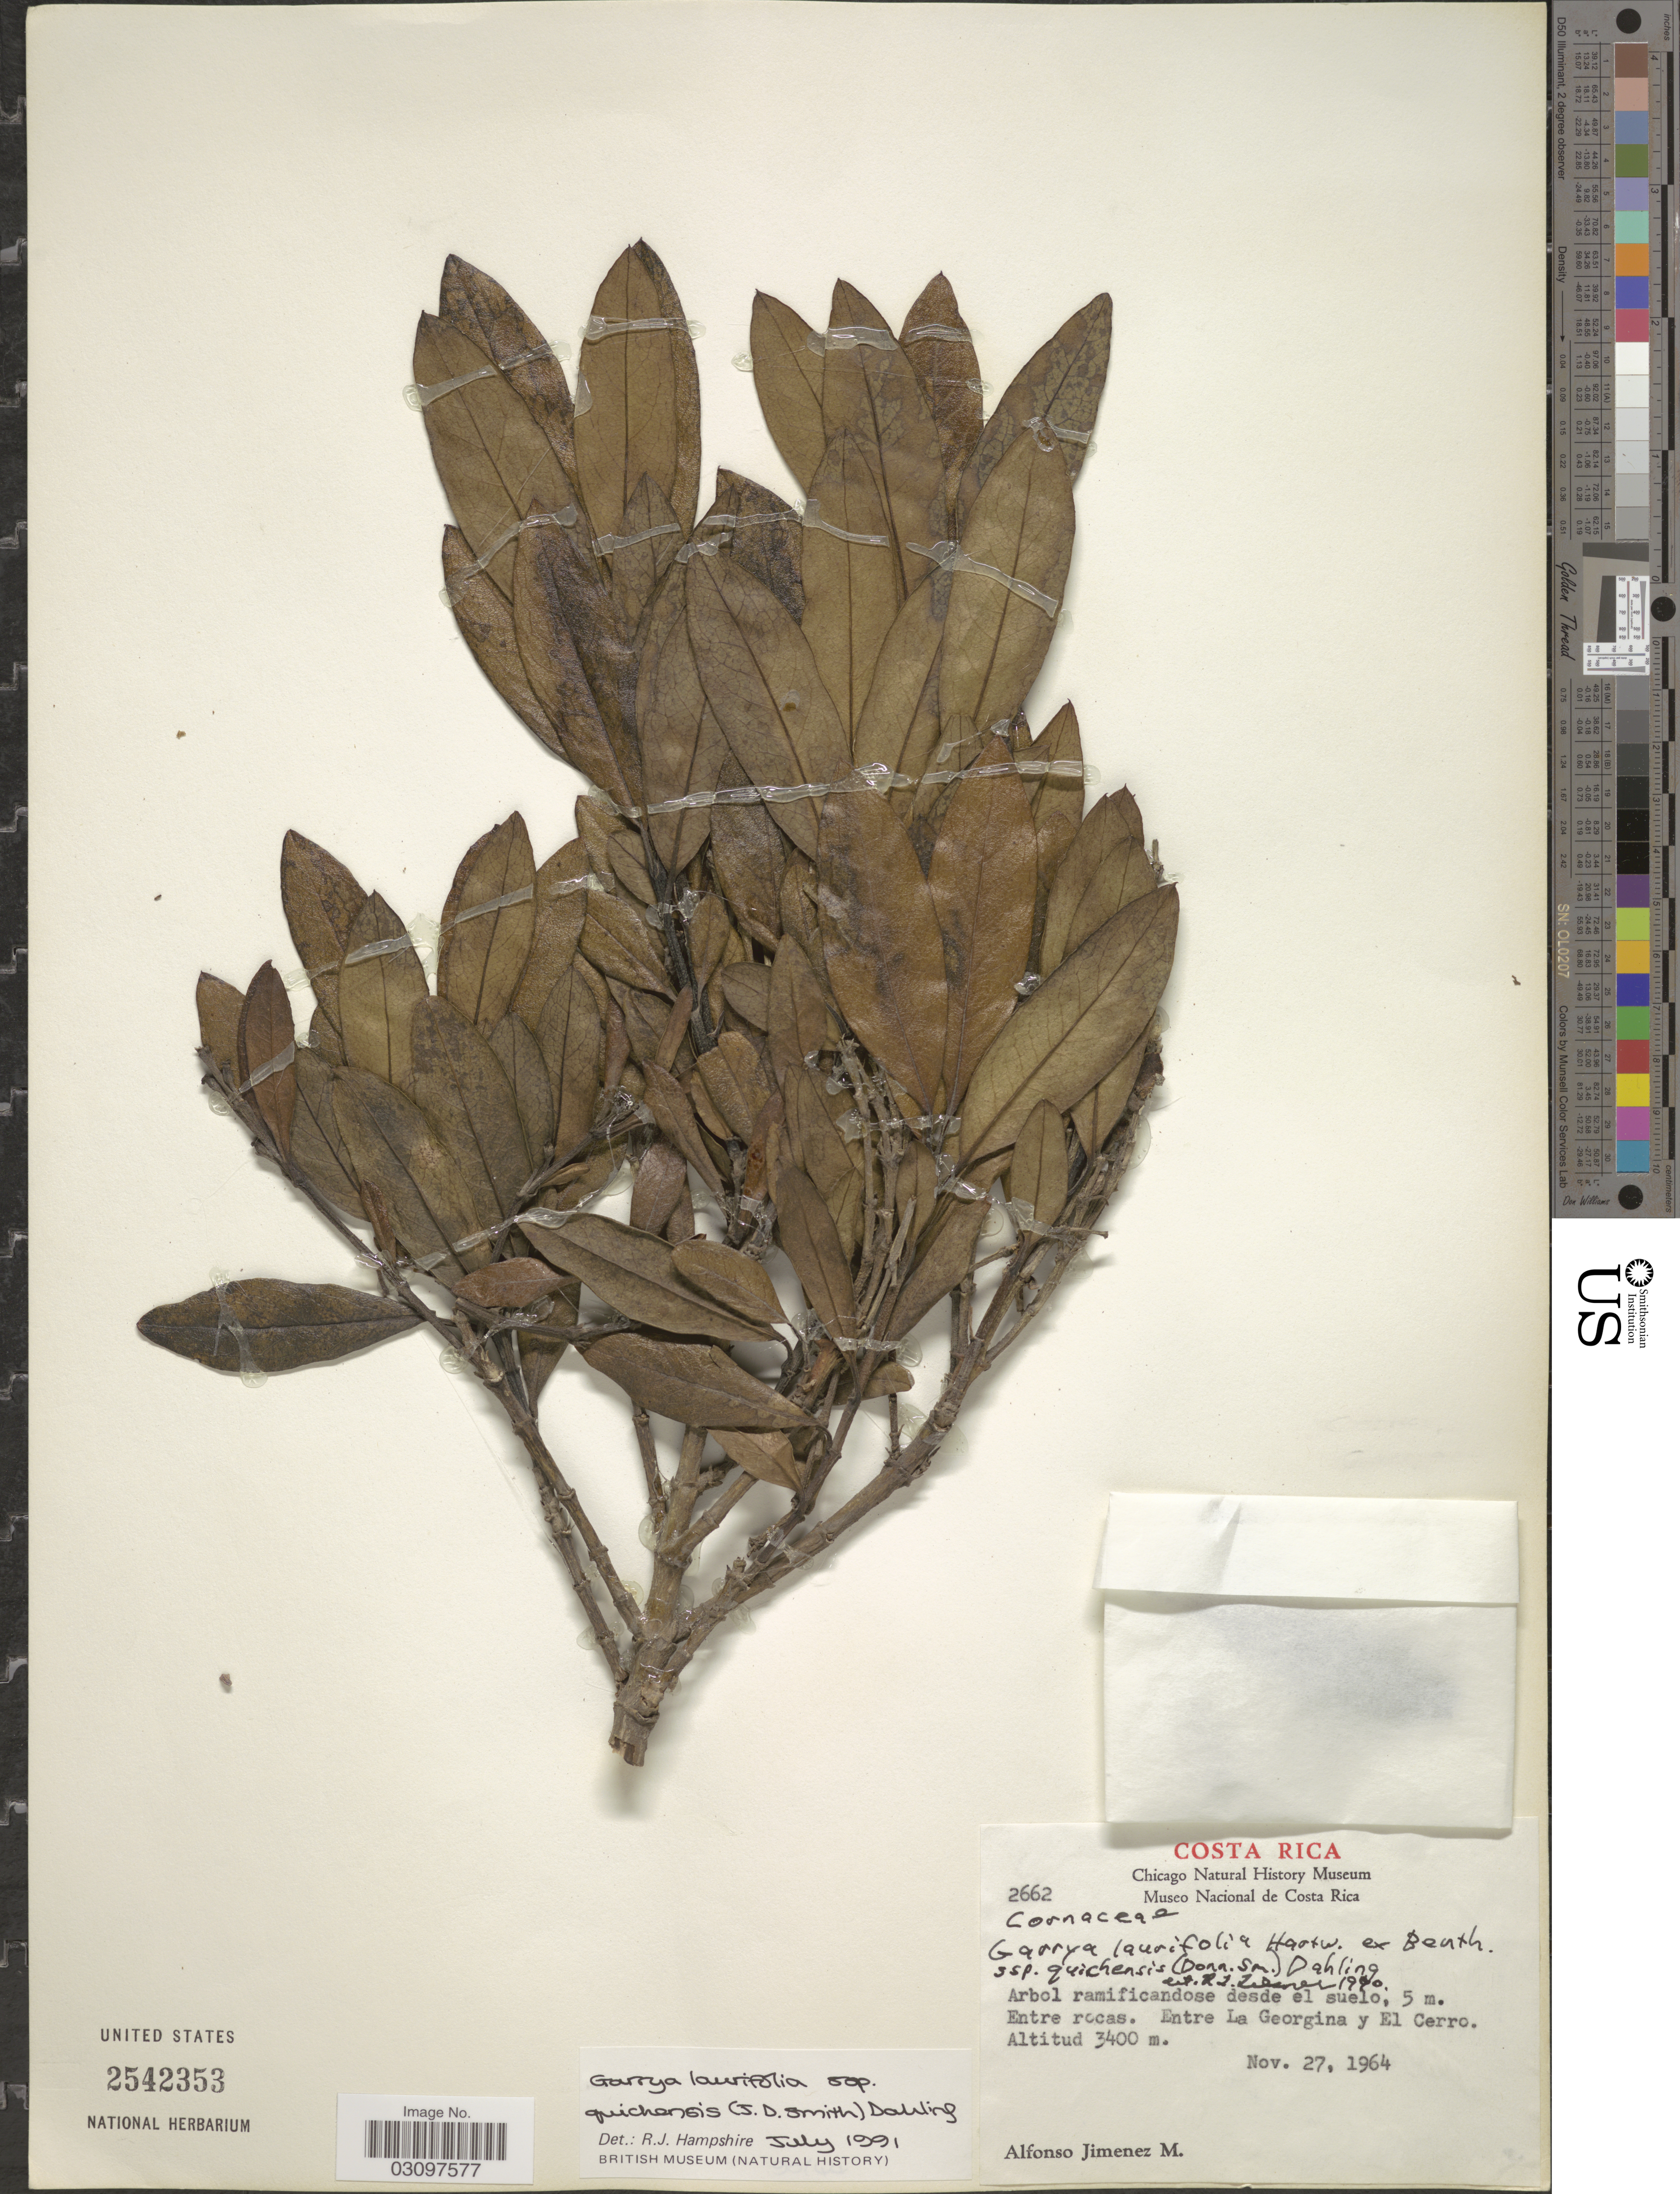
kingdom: Plantae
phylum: Tracheophyta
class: Magnoliopsida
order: Garryales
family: Garryaceae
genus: Garrya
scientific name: Garrya laurifolia subsp. quichensis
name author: (Donn. Sm.) Dahling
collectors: A. Jimenez M.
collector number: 2662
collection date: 1964-11-27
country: Costa Rica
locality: Entre La Georgina y El Cerro.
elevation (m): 3400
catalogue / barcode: US 2542353